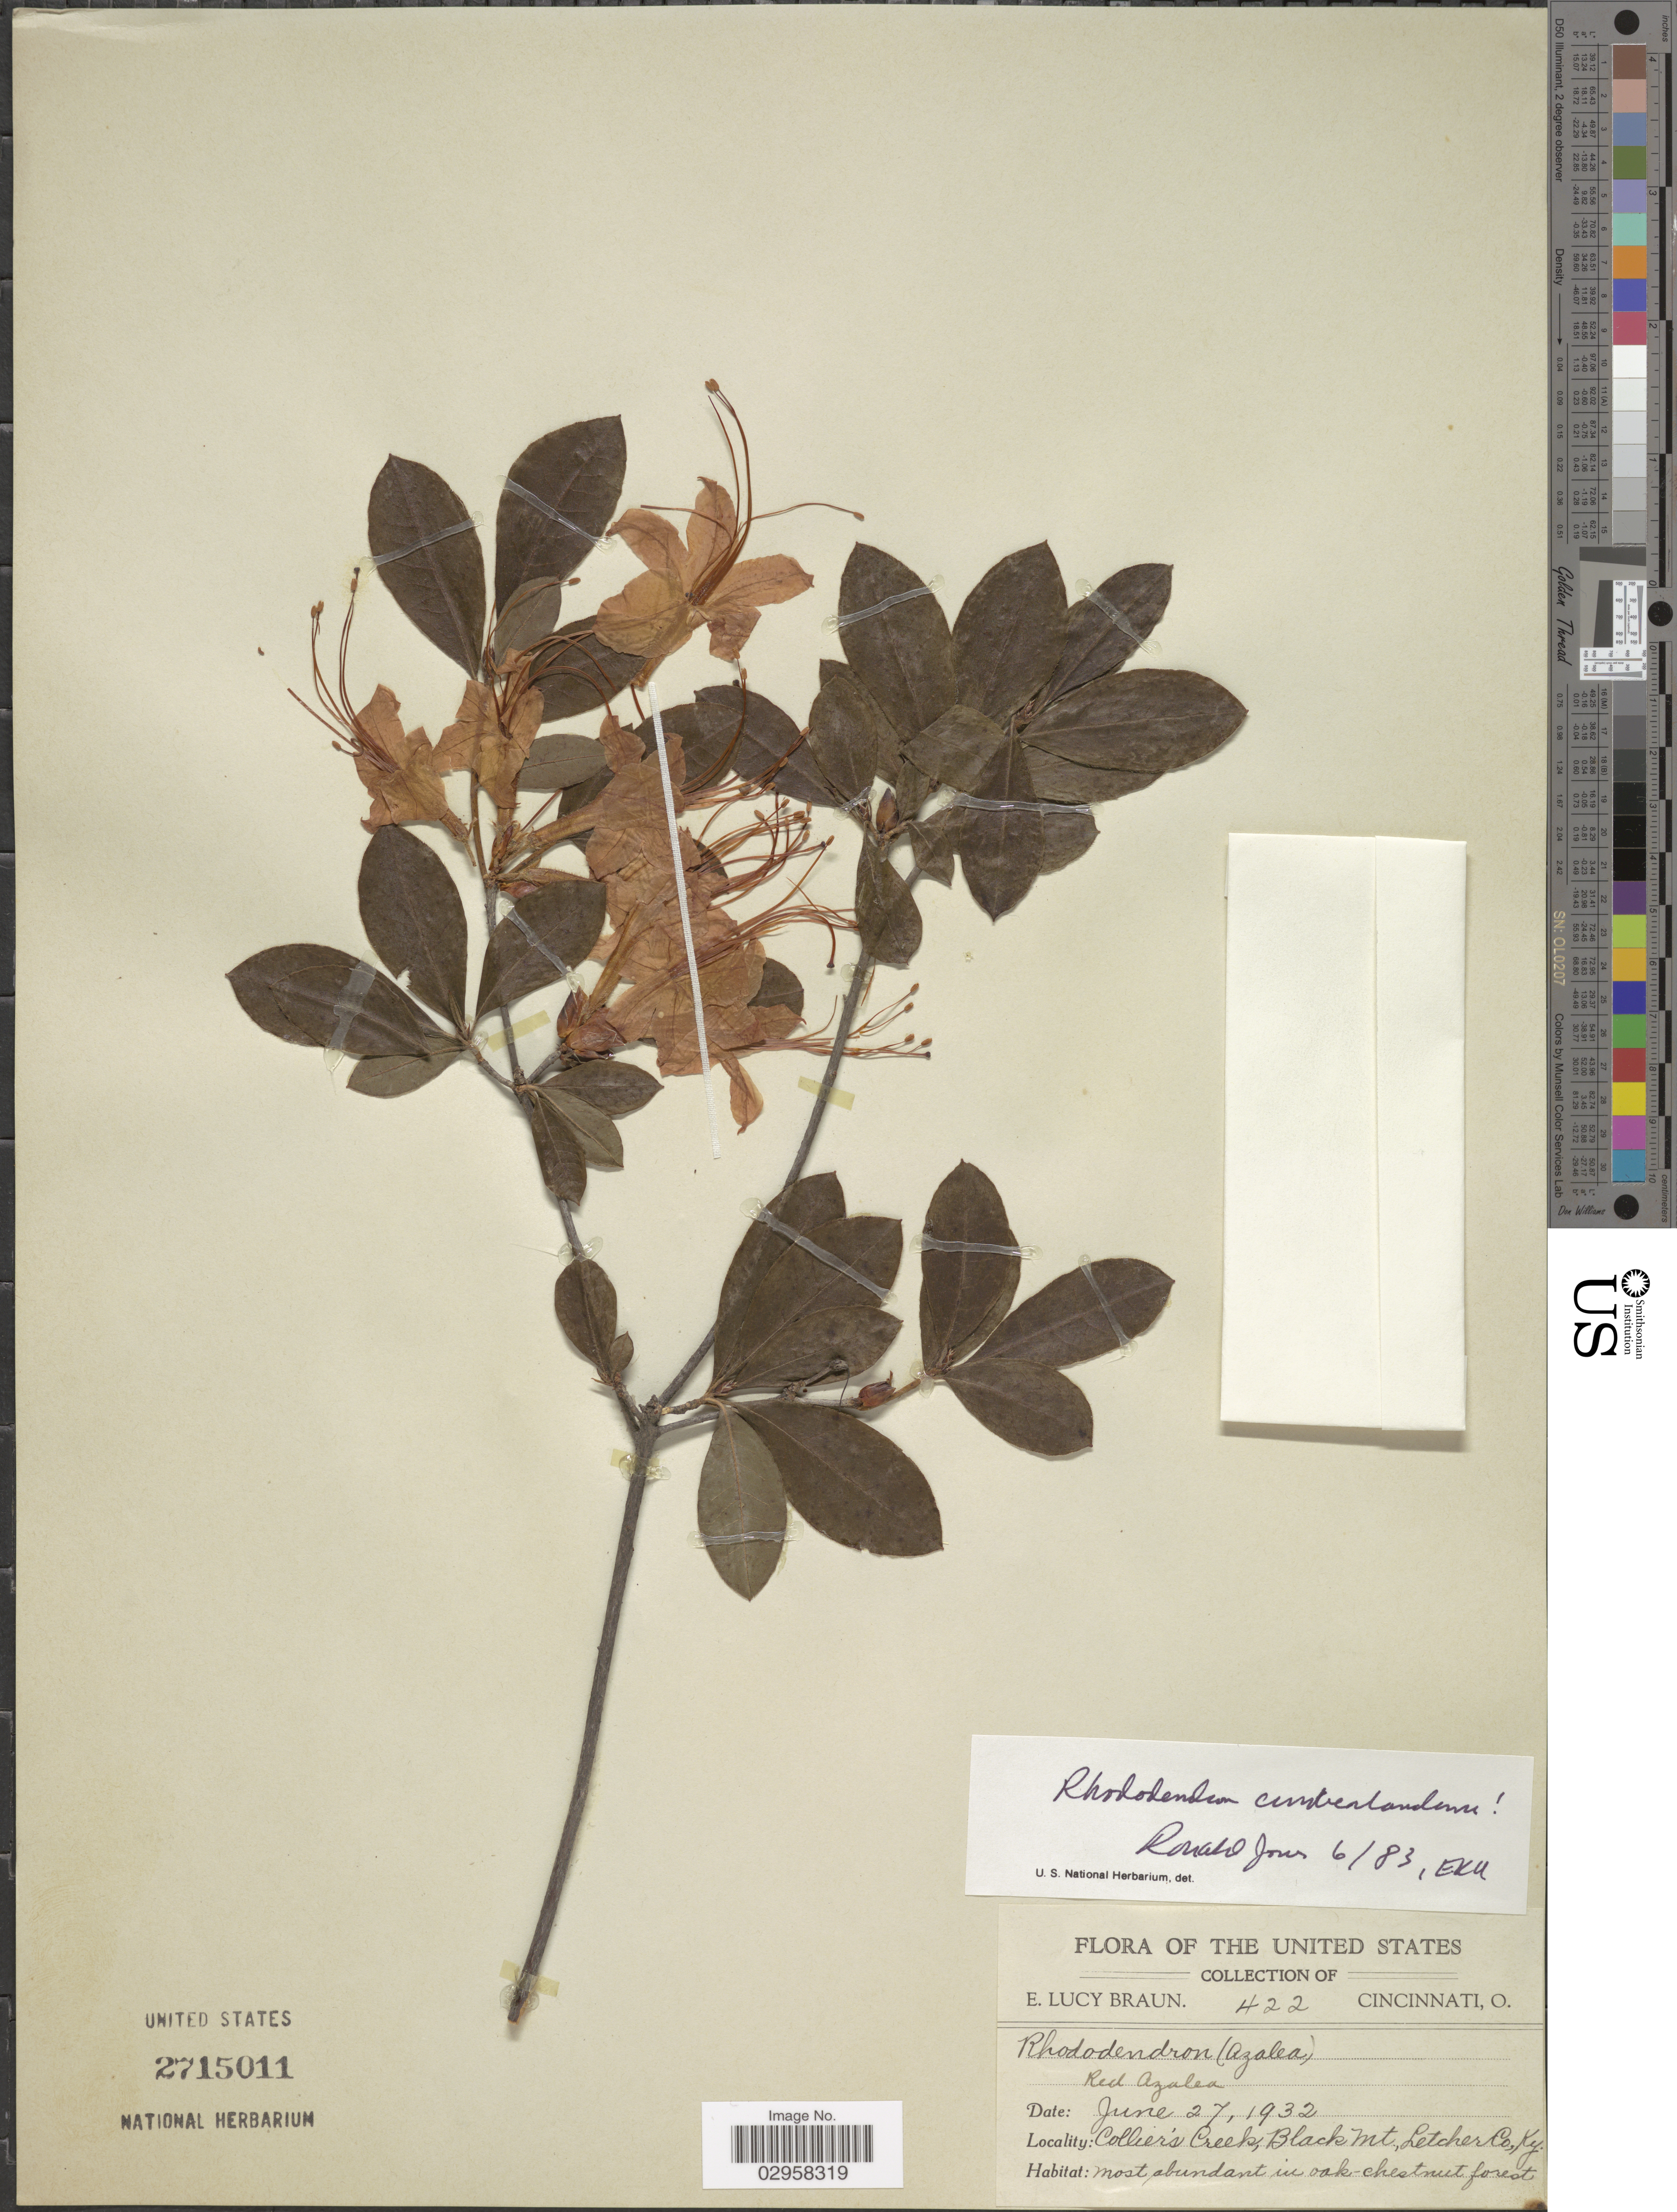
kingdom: Plantae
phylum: Tracheophyta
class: Magnoliopsida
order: Ericales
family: Ericaceae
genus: Rhododendron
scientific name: Rhododendron cumberlandense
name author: E.L. Braun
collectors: E. L. Braun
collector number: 422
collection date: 1932-06-27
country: United States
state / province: Kentucky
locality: Collier's Creek, Balck Mt., Letcher Co. Ky.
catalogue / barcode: US 2715011